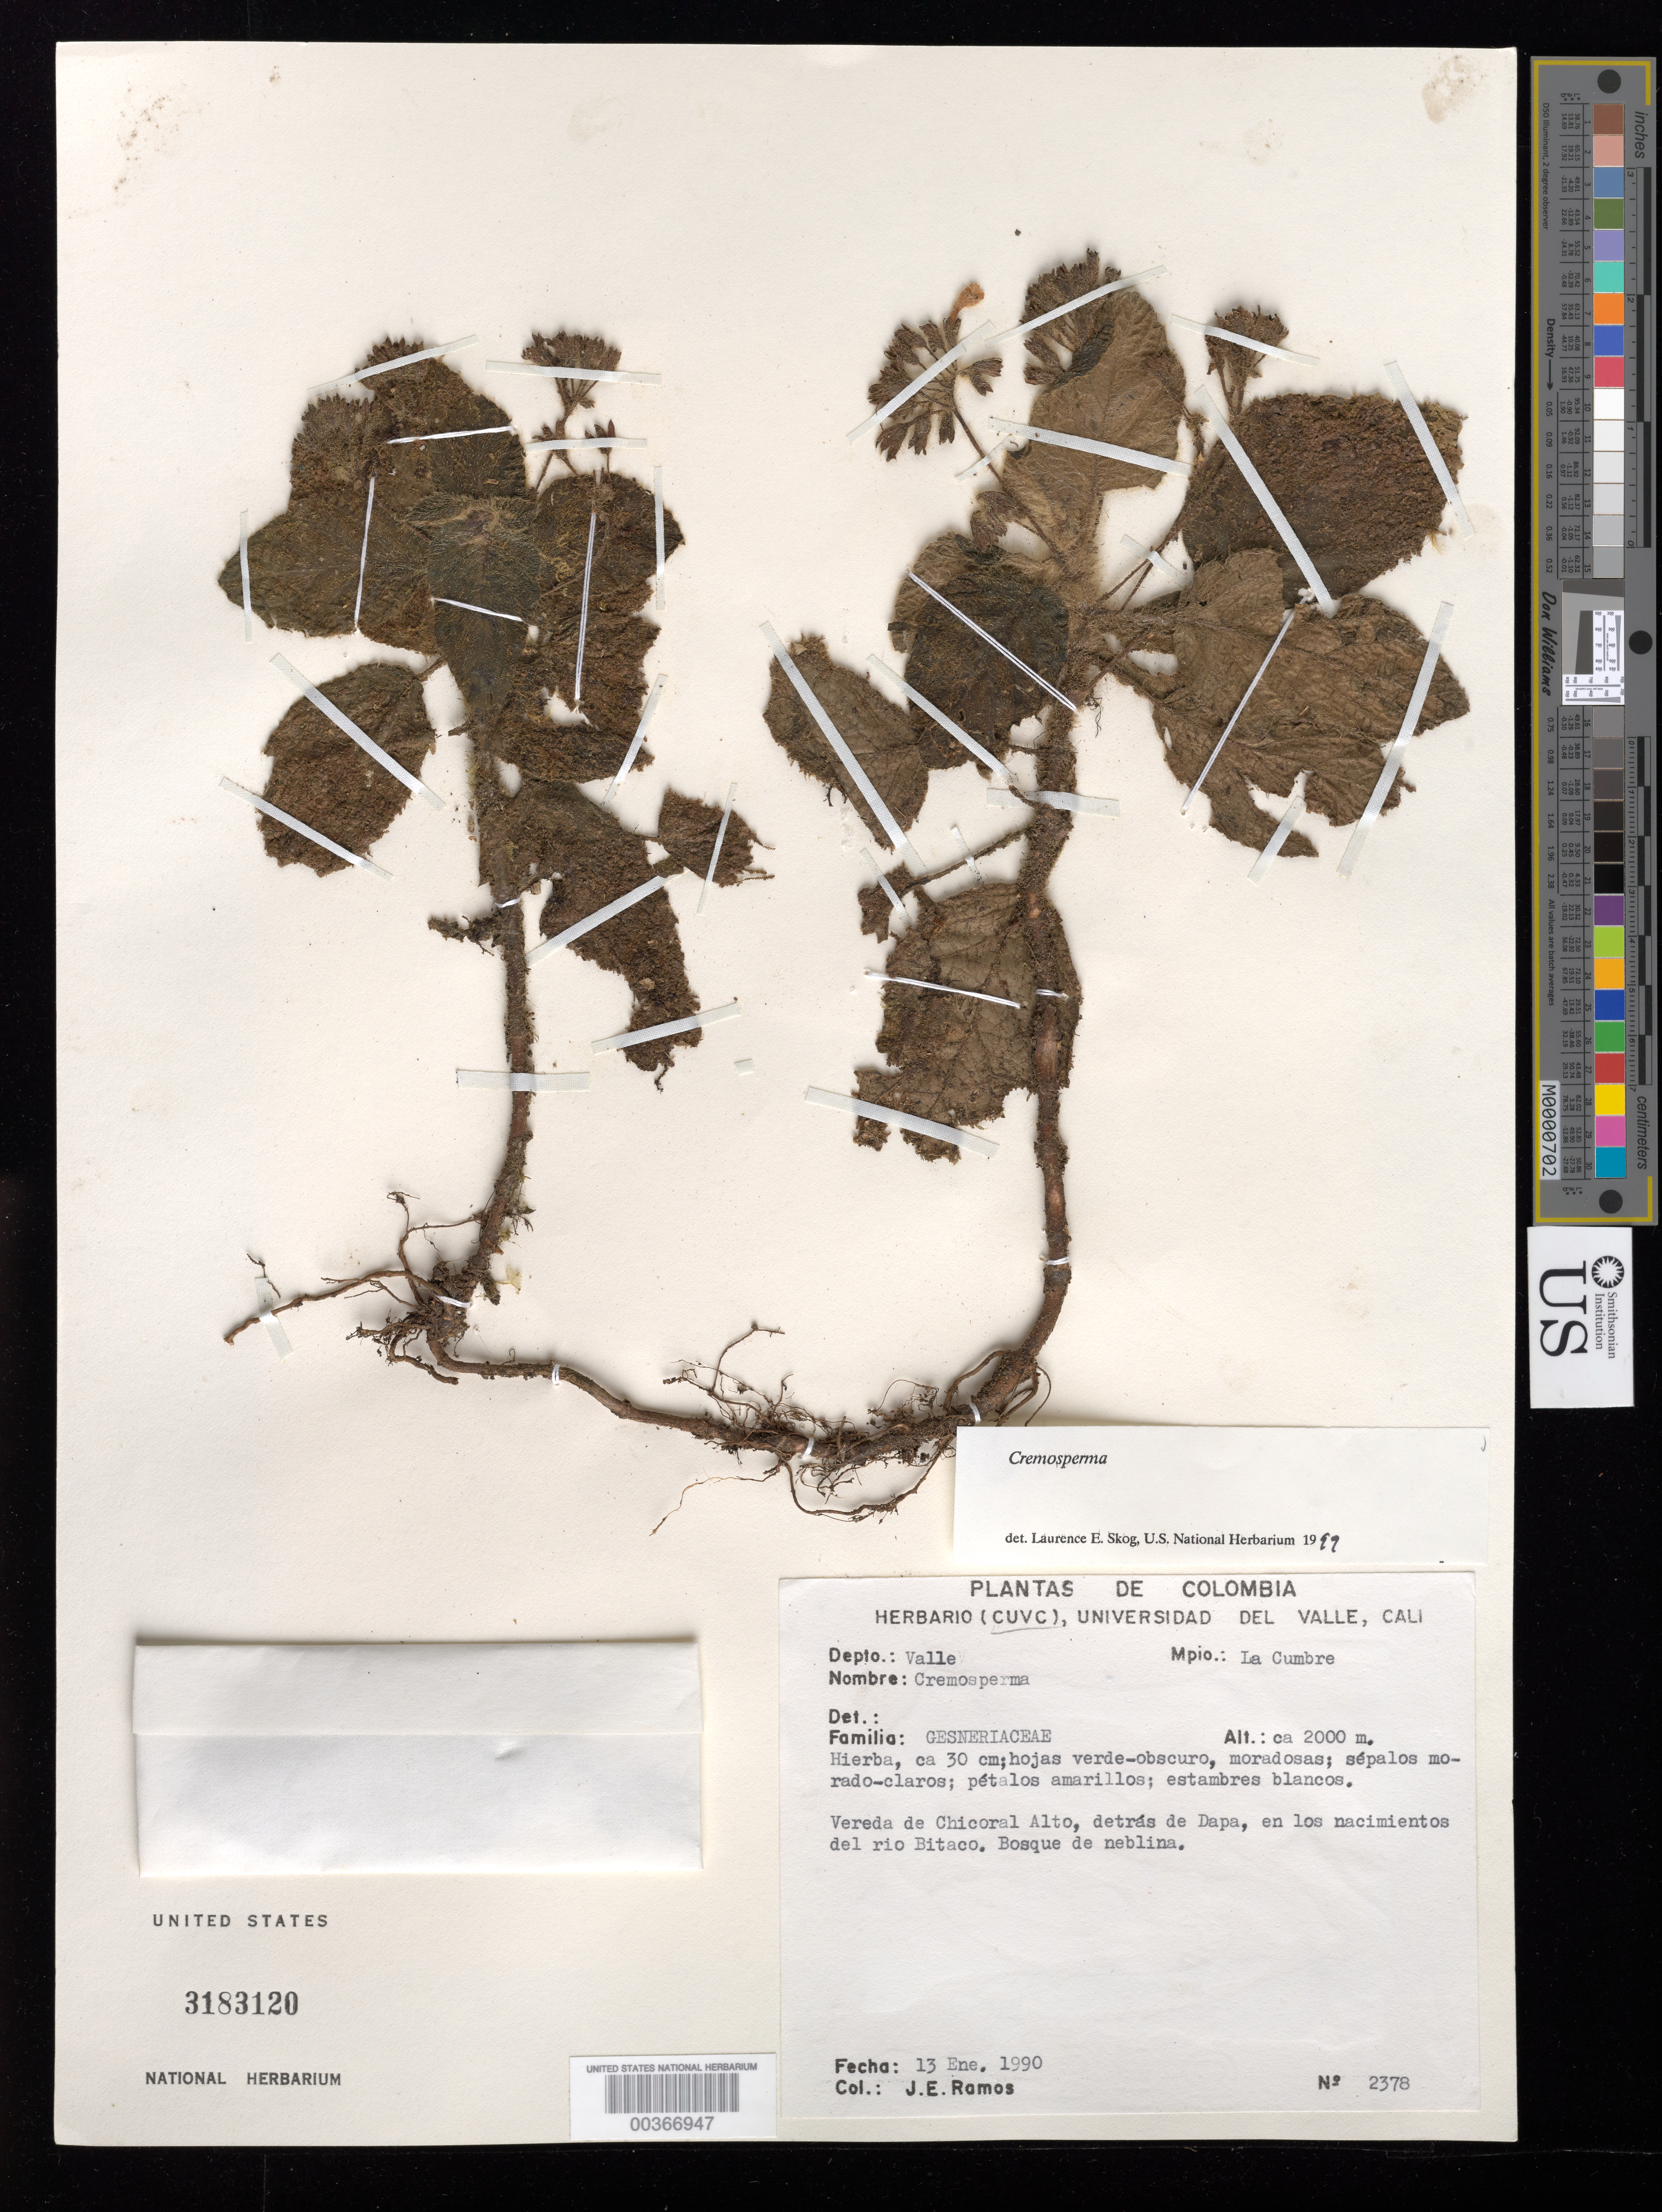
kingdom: Plantae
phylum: Tracheophyta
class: Magnoliopsida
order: Lamiales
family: Gesneriaceae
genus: Cremosperma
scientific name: Cremosperma sp.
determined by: Skog, Laurence E.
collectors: J. E. Ramos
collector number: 2378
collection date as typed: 13 Jan 1990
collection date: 1990-01-13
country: Colombia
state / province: Valle del Cauca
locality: Mpio. La Cumbre; Vereda de Chicoral Alto, detrás de Dapa, en los nacimientos del rio Bitaco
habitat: Bosque de neblina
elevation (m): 2000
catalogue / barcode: US 3183120